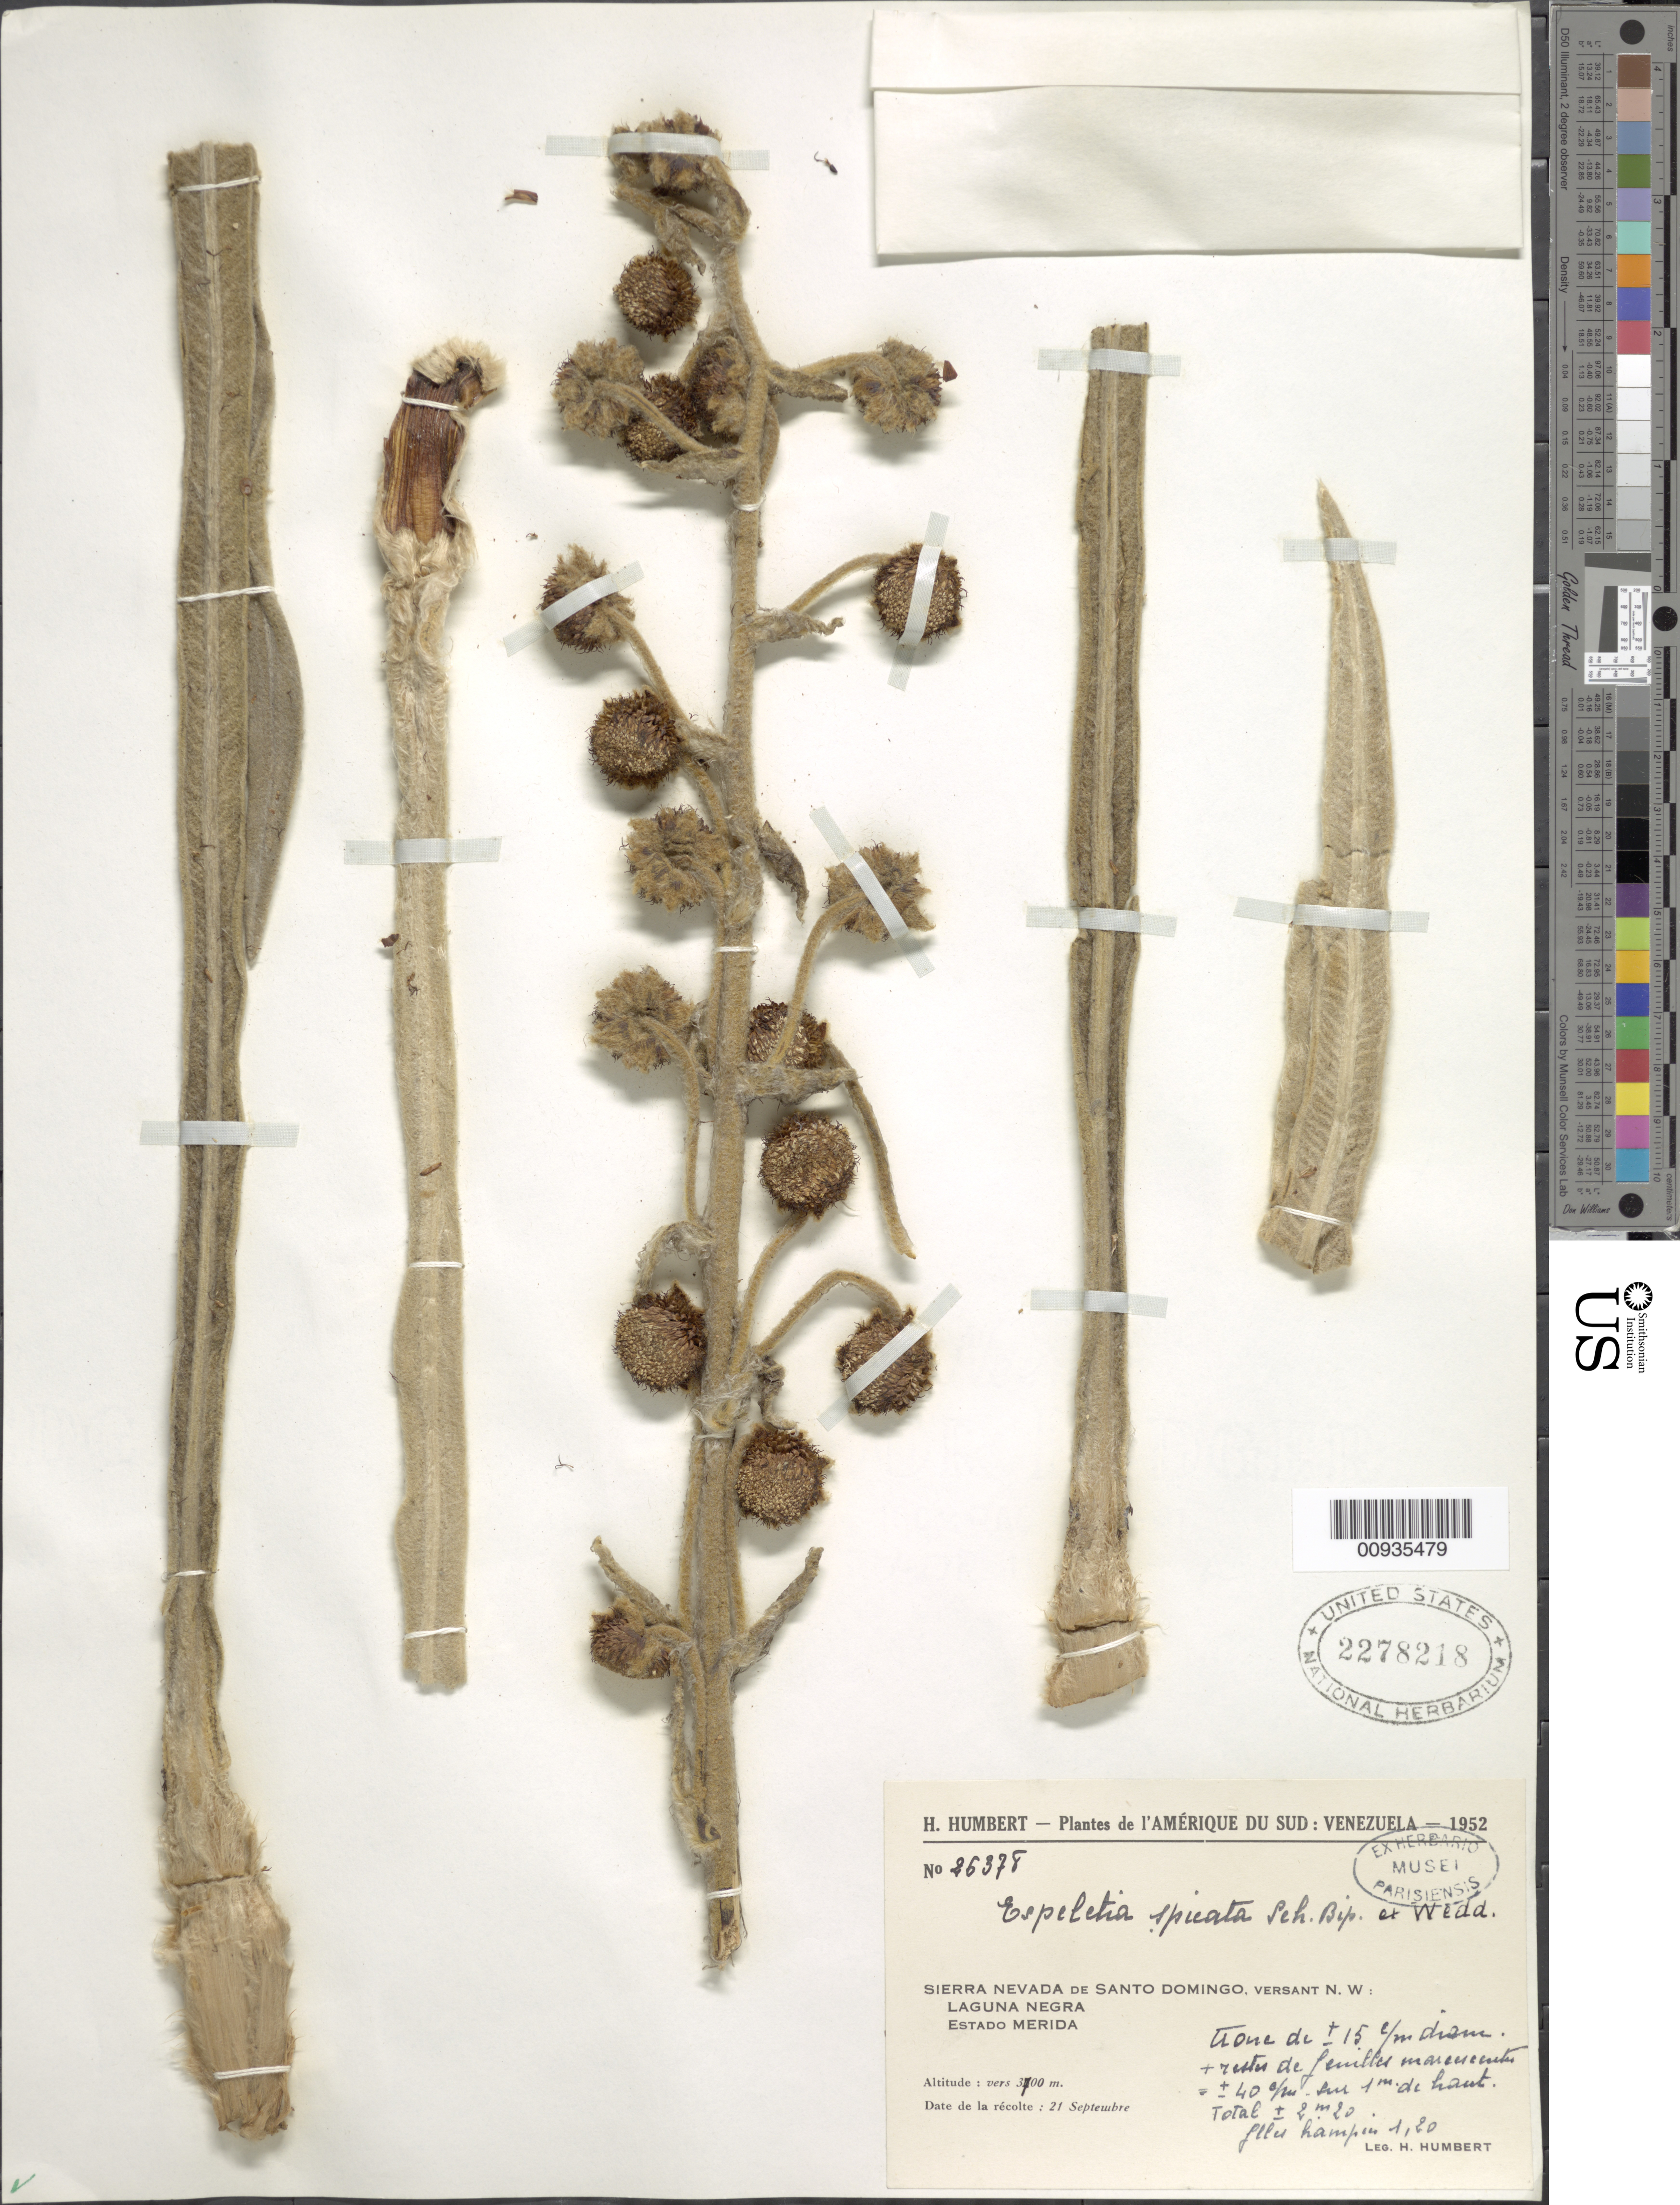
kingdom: Plantae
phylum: Tracheophyta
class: Magnoliopsida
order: Asterales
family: Asteraceae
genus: Coespeletia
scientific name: Coespeletia spicata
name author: (Sch. Bip. ex Wedd.) Cuatrec.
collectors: H. Humbert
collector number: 26378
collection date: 1952-09-21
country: Venezuela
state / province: Mérida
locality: Laguna Negra, Sierra Nevada de Santo Domingo, versnt N.W.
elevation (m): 3700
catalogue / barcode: US 2278218